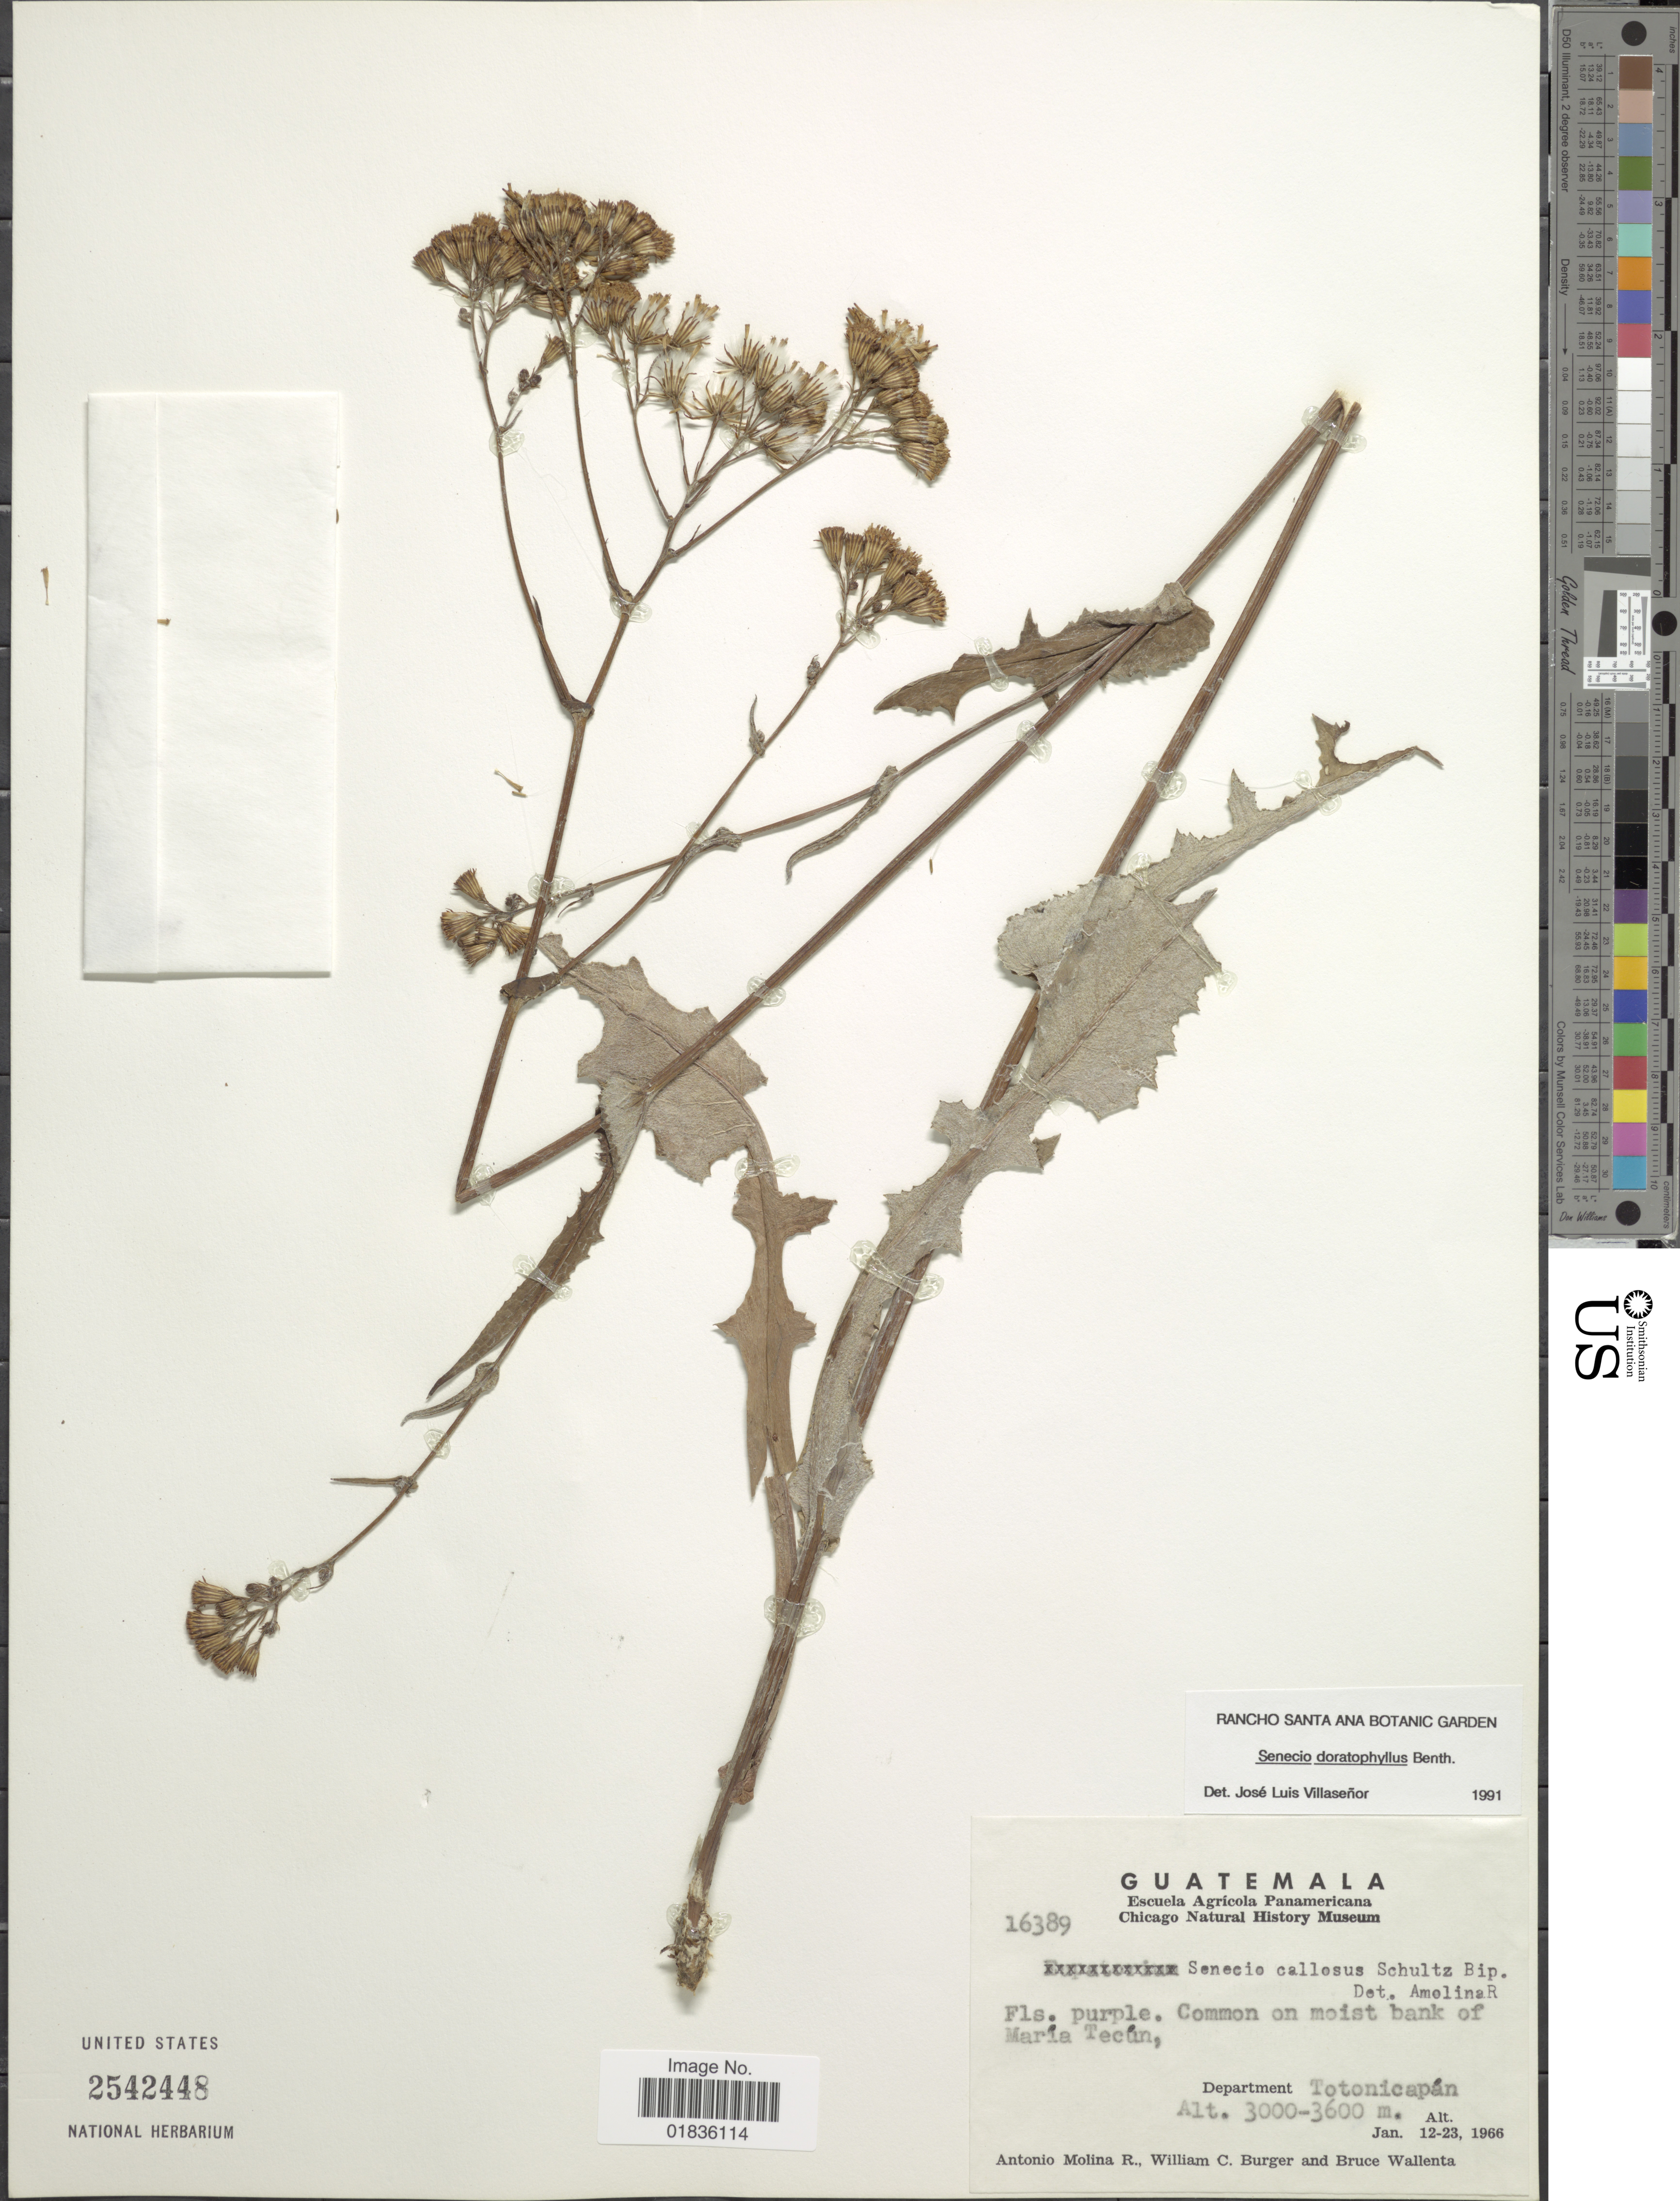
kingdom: Plantae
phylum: Tracheophyta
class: Magnoliopsida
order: Asterales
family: Asteraceae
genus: Senecio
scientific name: Senecio doratophyllus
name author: Benth.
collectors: A. Molina R., W. Burger & B. Wallenta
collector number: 16389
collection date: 1966-01-12/1966-01-23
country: Guatemala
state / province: Totonicapan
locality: Common on moist bank of Maria Tecun.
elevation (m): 3000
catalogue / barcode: US 2542448